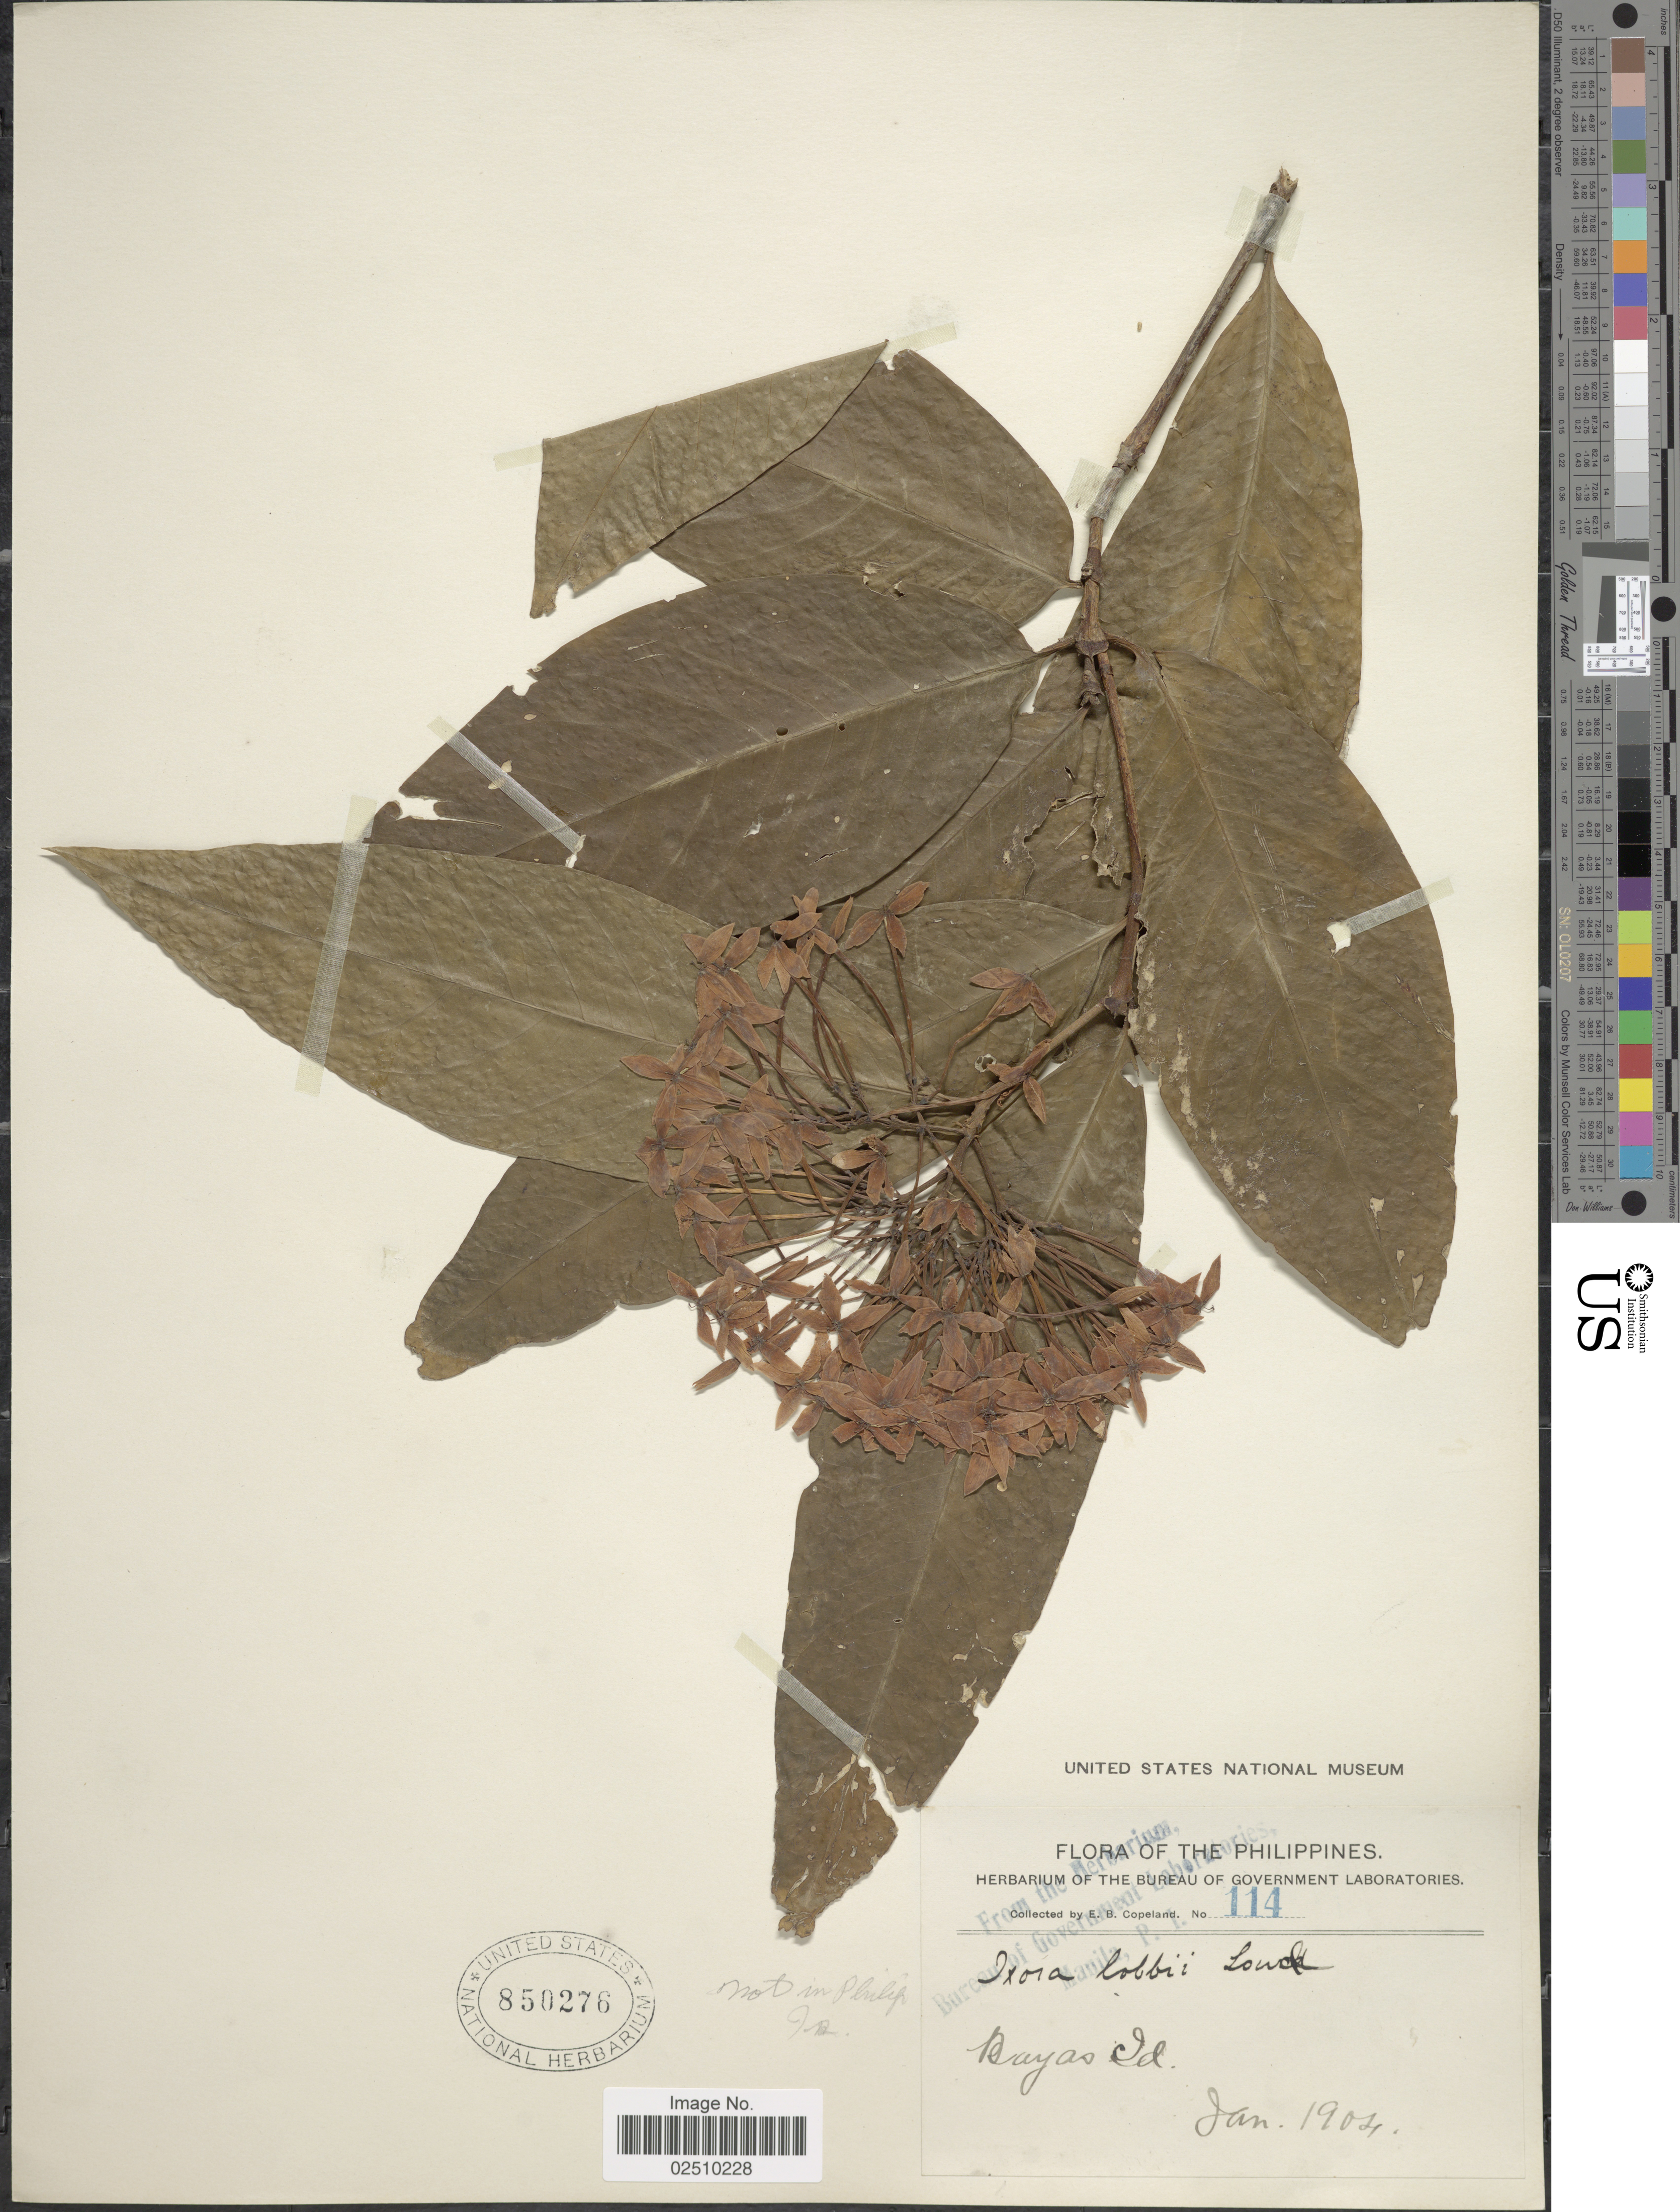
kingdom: Plantae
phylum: Tracheophyta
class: Magnoliopsida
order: Gentianales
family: Rubiaceae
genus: Ixora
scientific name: Ixora sp.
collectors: E. B. Copeland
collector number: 114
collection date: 1904-01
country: Philippines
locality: Bayas Id.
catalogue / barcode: US 850276